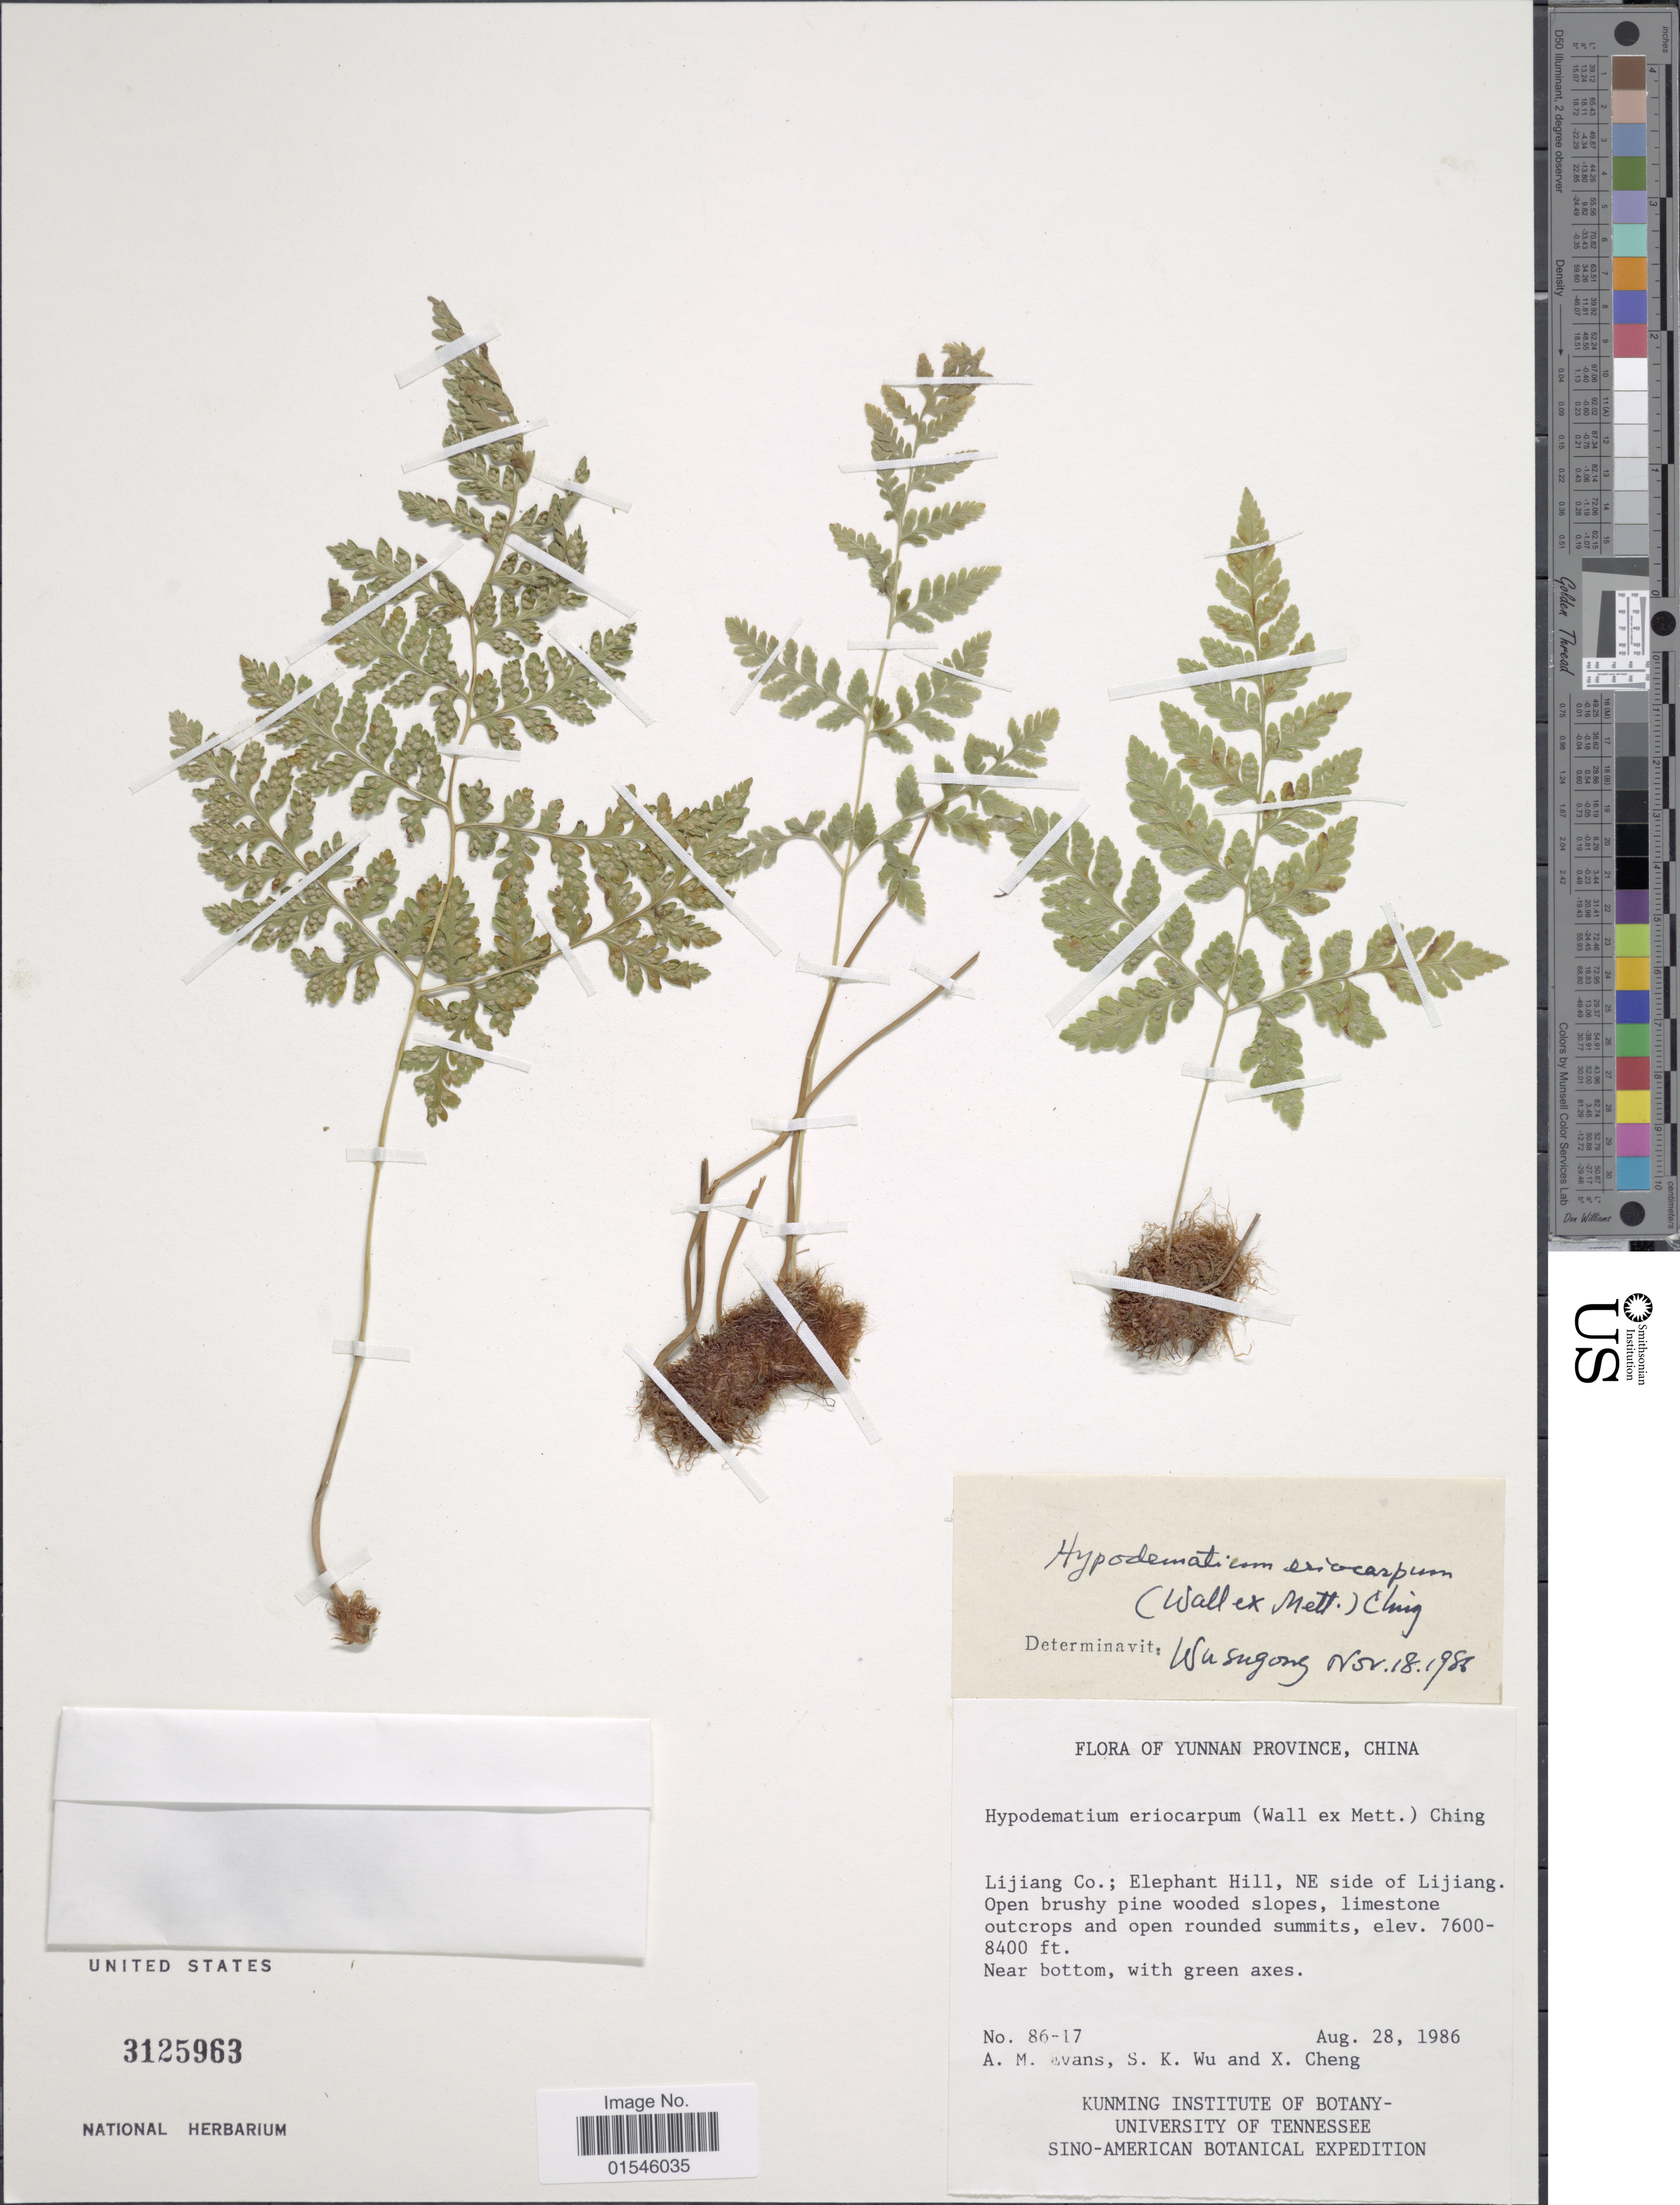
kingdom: Plantae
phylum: Tracheophyta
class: Polypodiopsida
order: Polypodiales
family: Hypodematiaceae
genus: Hypodematium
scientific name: Hypodematium crenatum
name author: (Forssk.) Kuhn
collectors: A. M. Evans, S. K. Wu & X. Cheng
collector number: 86-17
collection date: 1986-08-28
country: China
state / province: Yunnan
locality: Lijiang Co.; Elephant Hill, NE side of Lijiang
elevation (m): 2316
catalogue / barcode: US 3125963